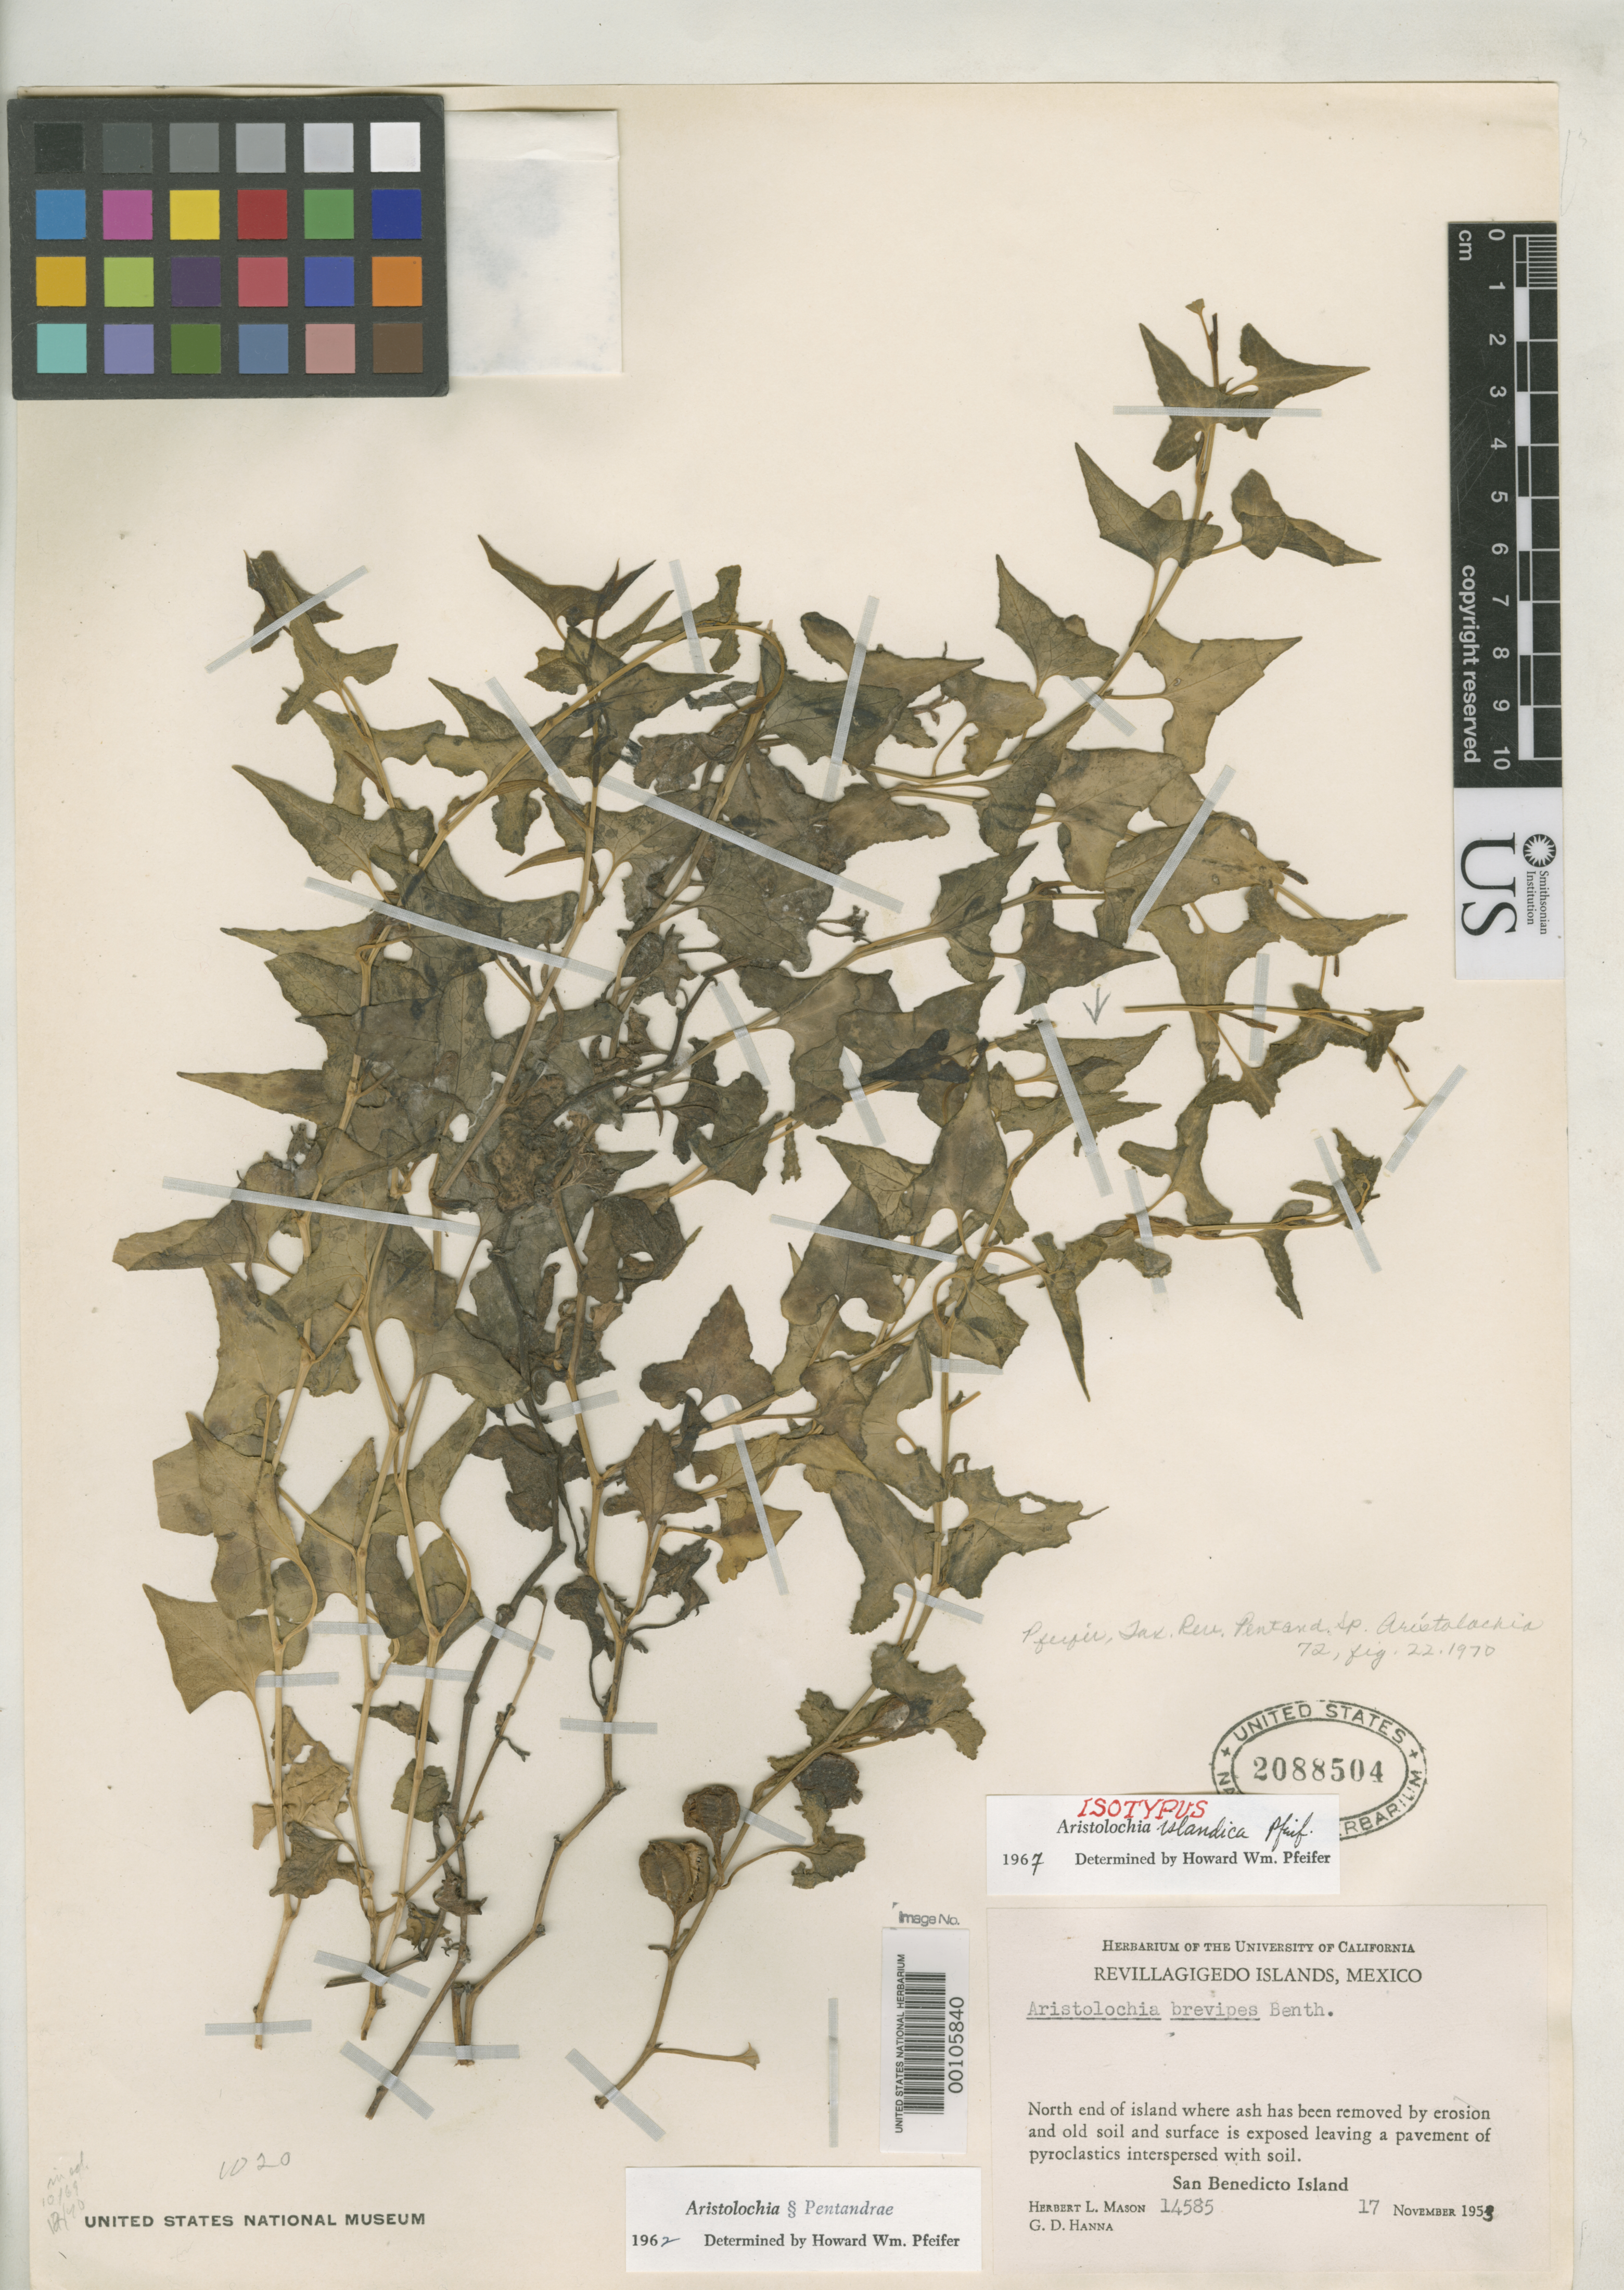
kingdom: Plantae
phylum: Tracheophyta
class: Magnoliopsida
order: Piperales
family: Aristolochiaceae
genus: Aristolochia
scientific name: Aristolochia islandica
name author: Pfeifer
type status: Isotype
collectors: H. L. Mason & G. D. Hanna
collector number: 14585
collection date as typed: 17 Nov 1953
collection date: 1953-11-17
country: Mexico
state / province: Colima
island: San Benedicto Island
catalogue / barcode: US 2088504